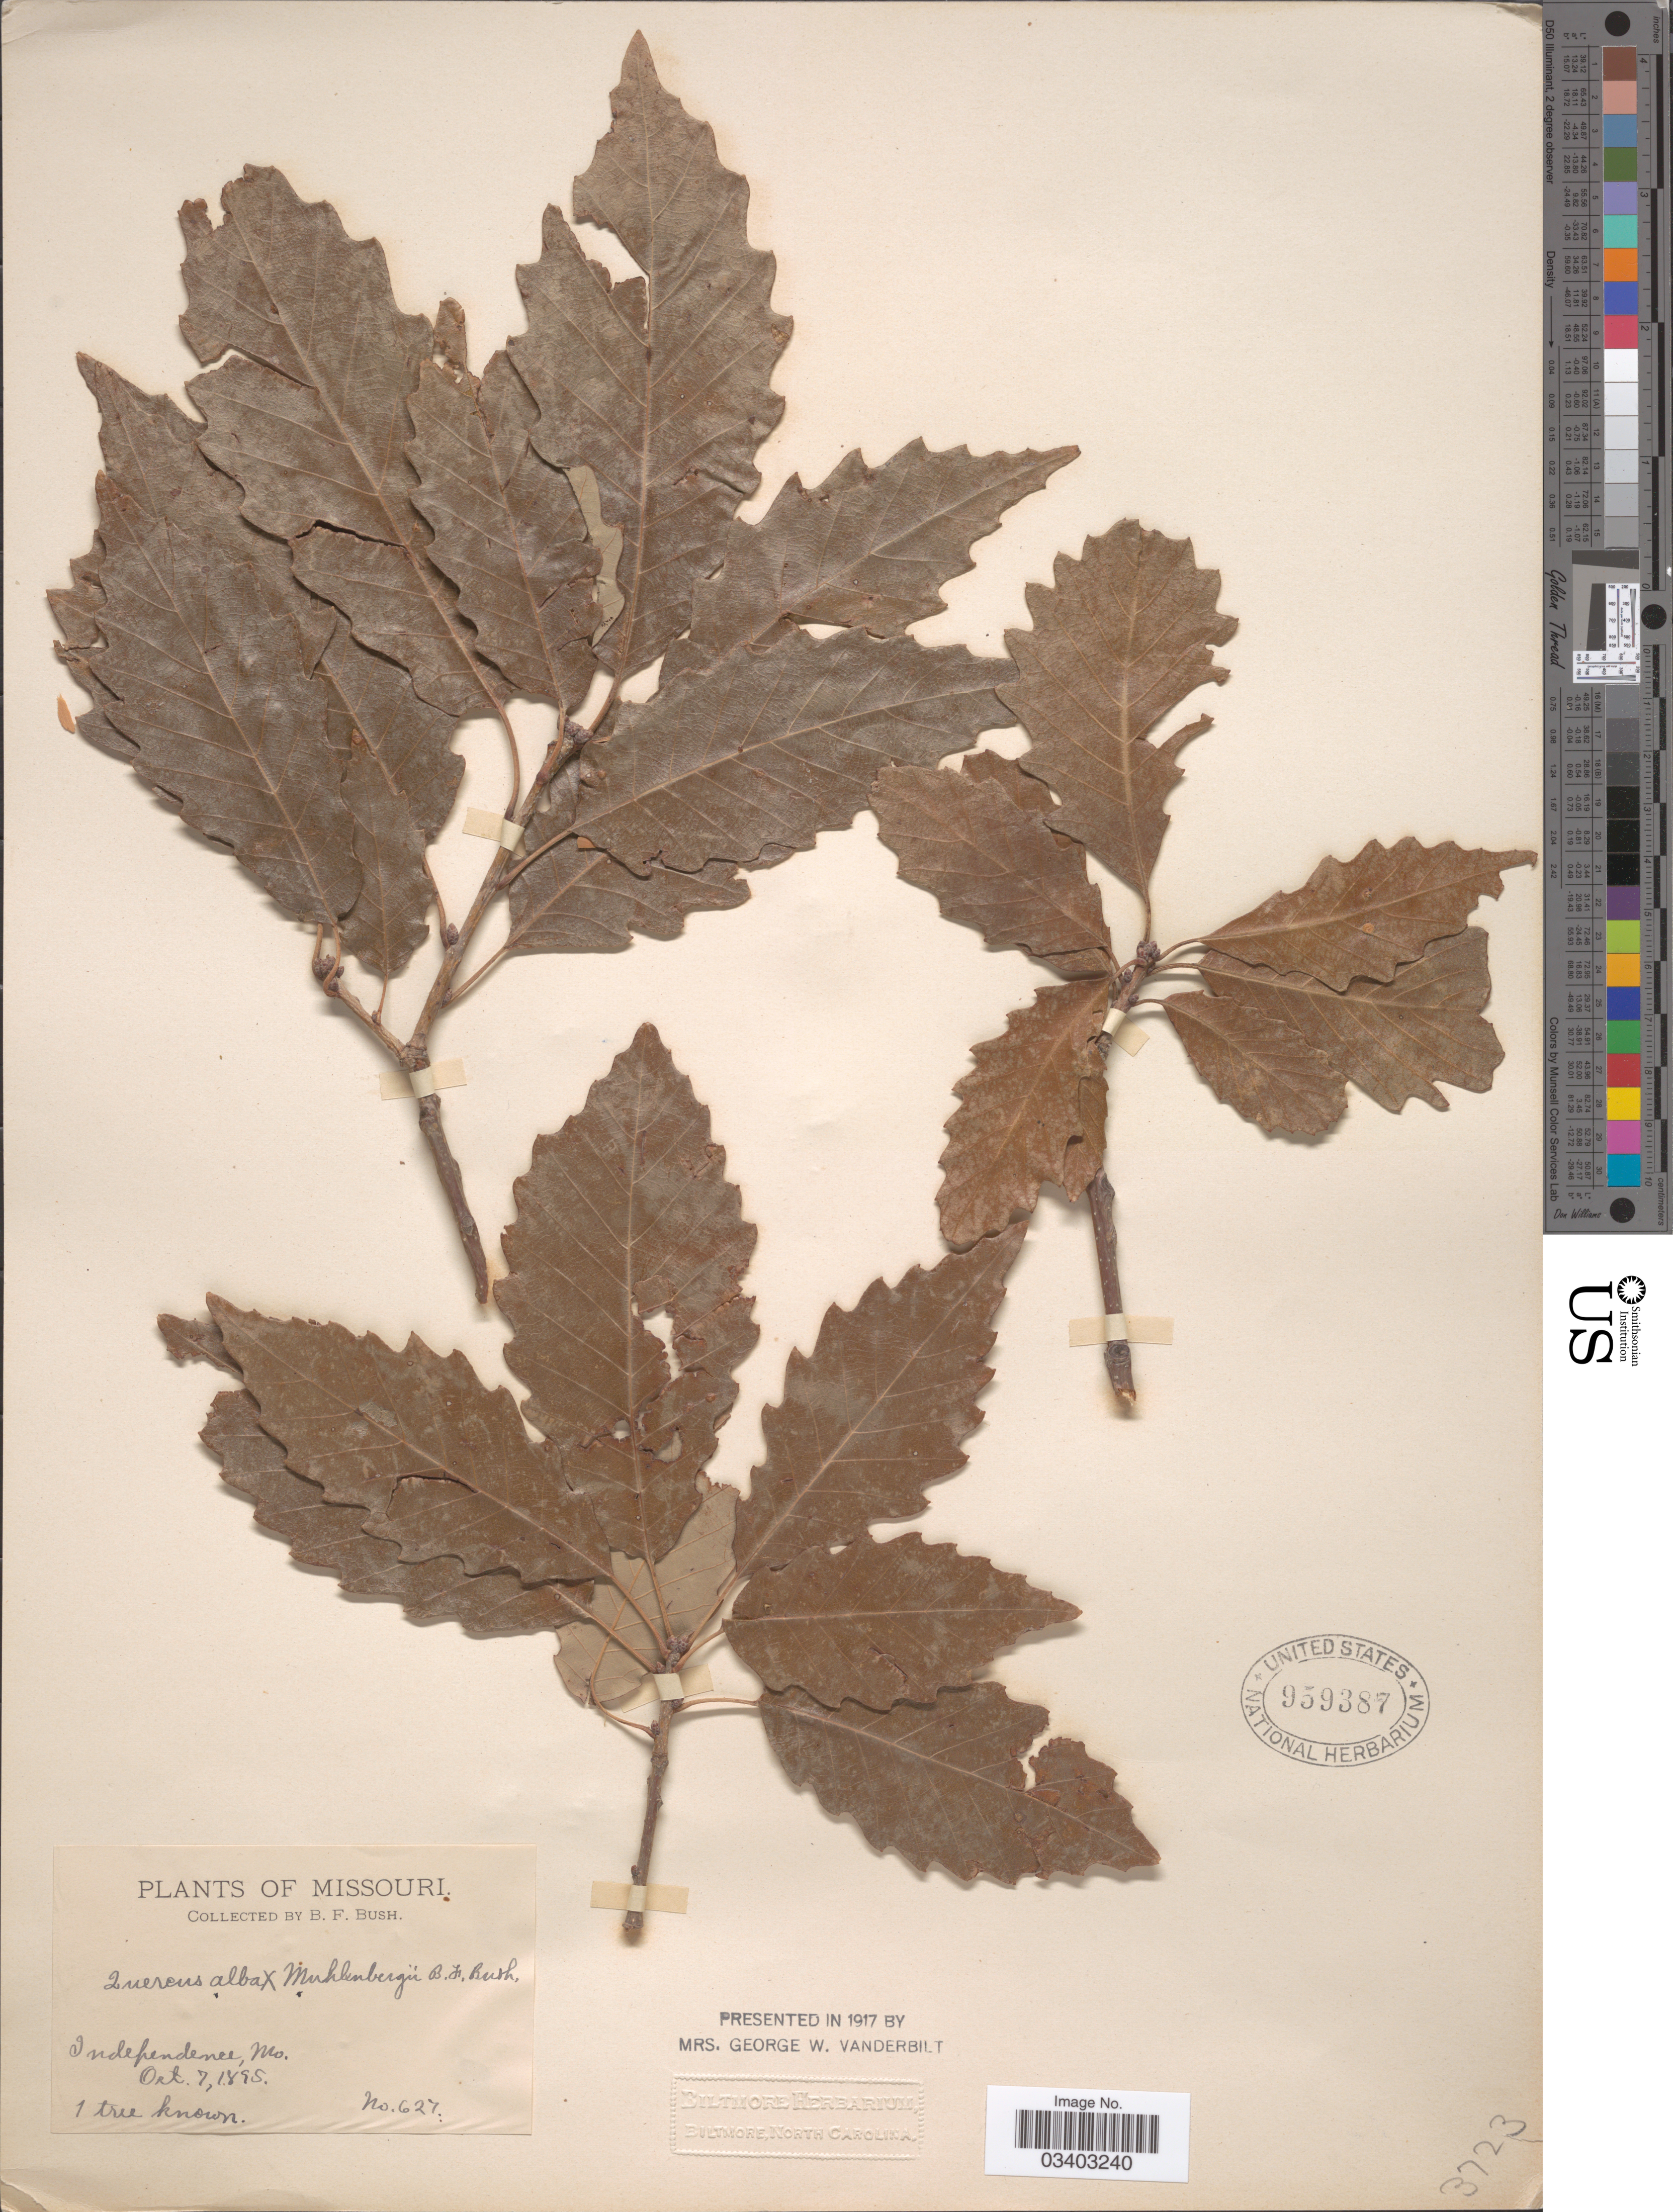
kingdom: Plantae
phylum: Tracheophyta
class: Magnoliopsida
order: Fagales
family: Fagaceae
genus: Quercus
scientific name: Quercus alba x Q. muehlenbergii Engelm.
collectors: B. F. Bush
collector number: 627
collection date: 1895-10-07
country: United States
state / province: Missouri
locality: Independence.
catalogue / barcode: US 959387